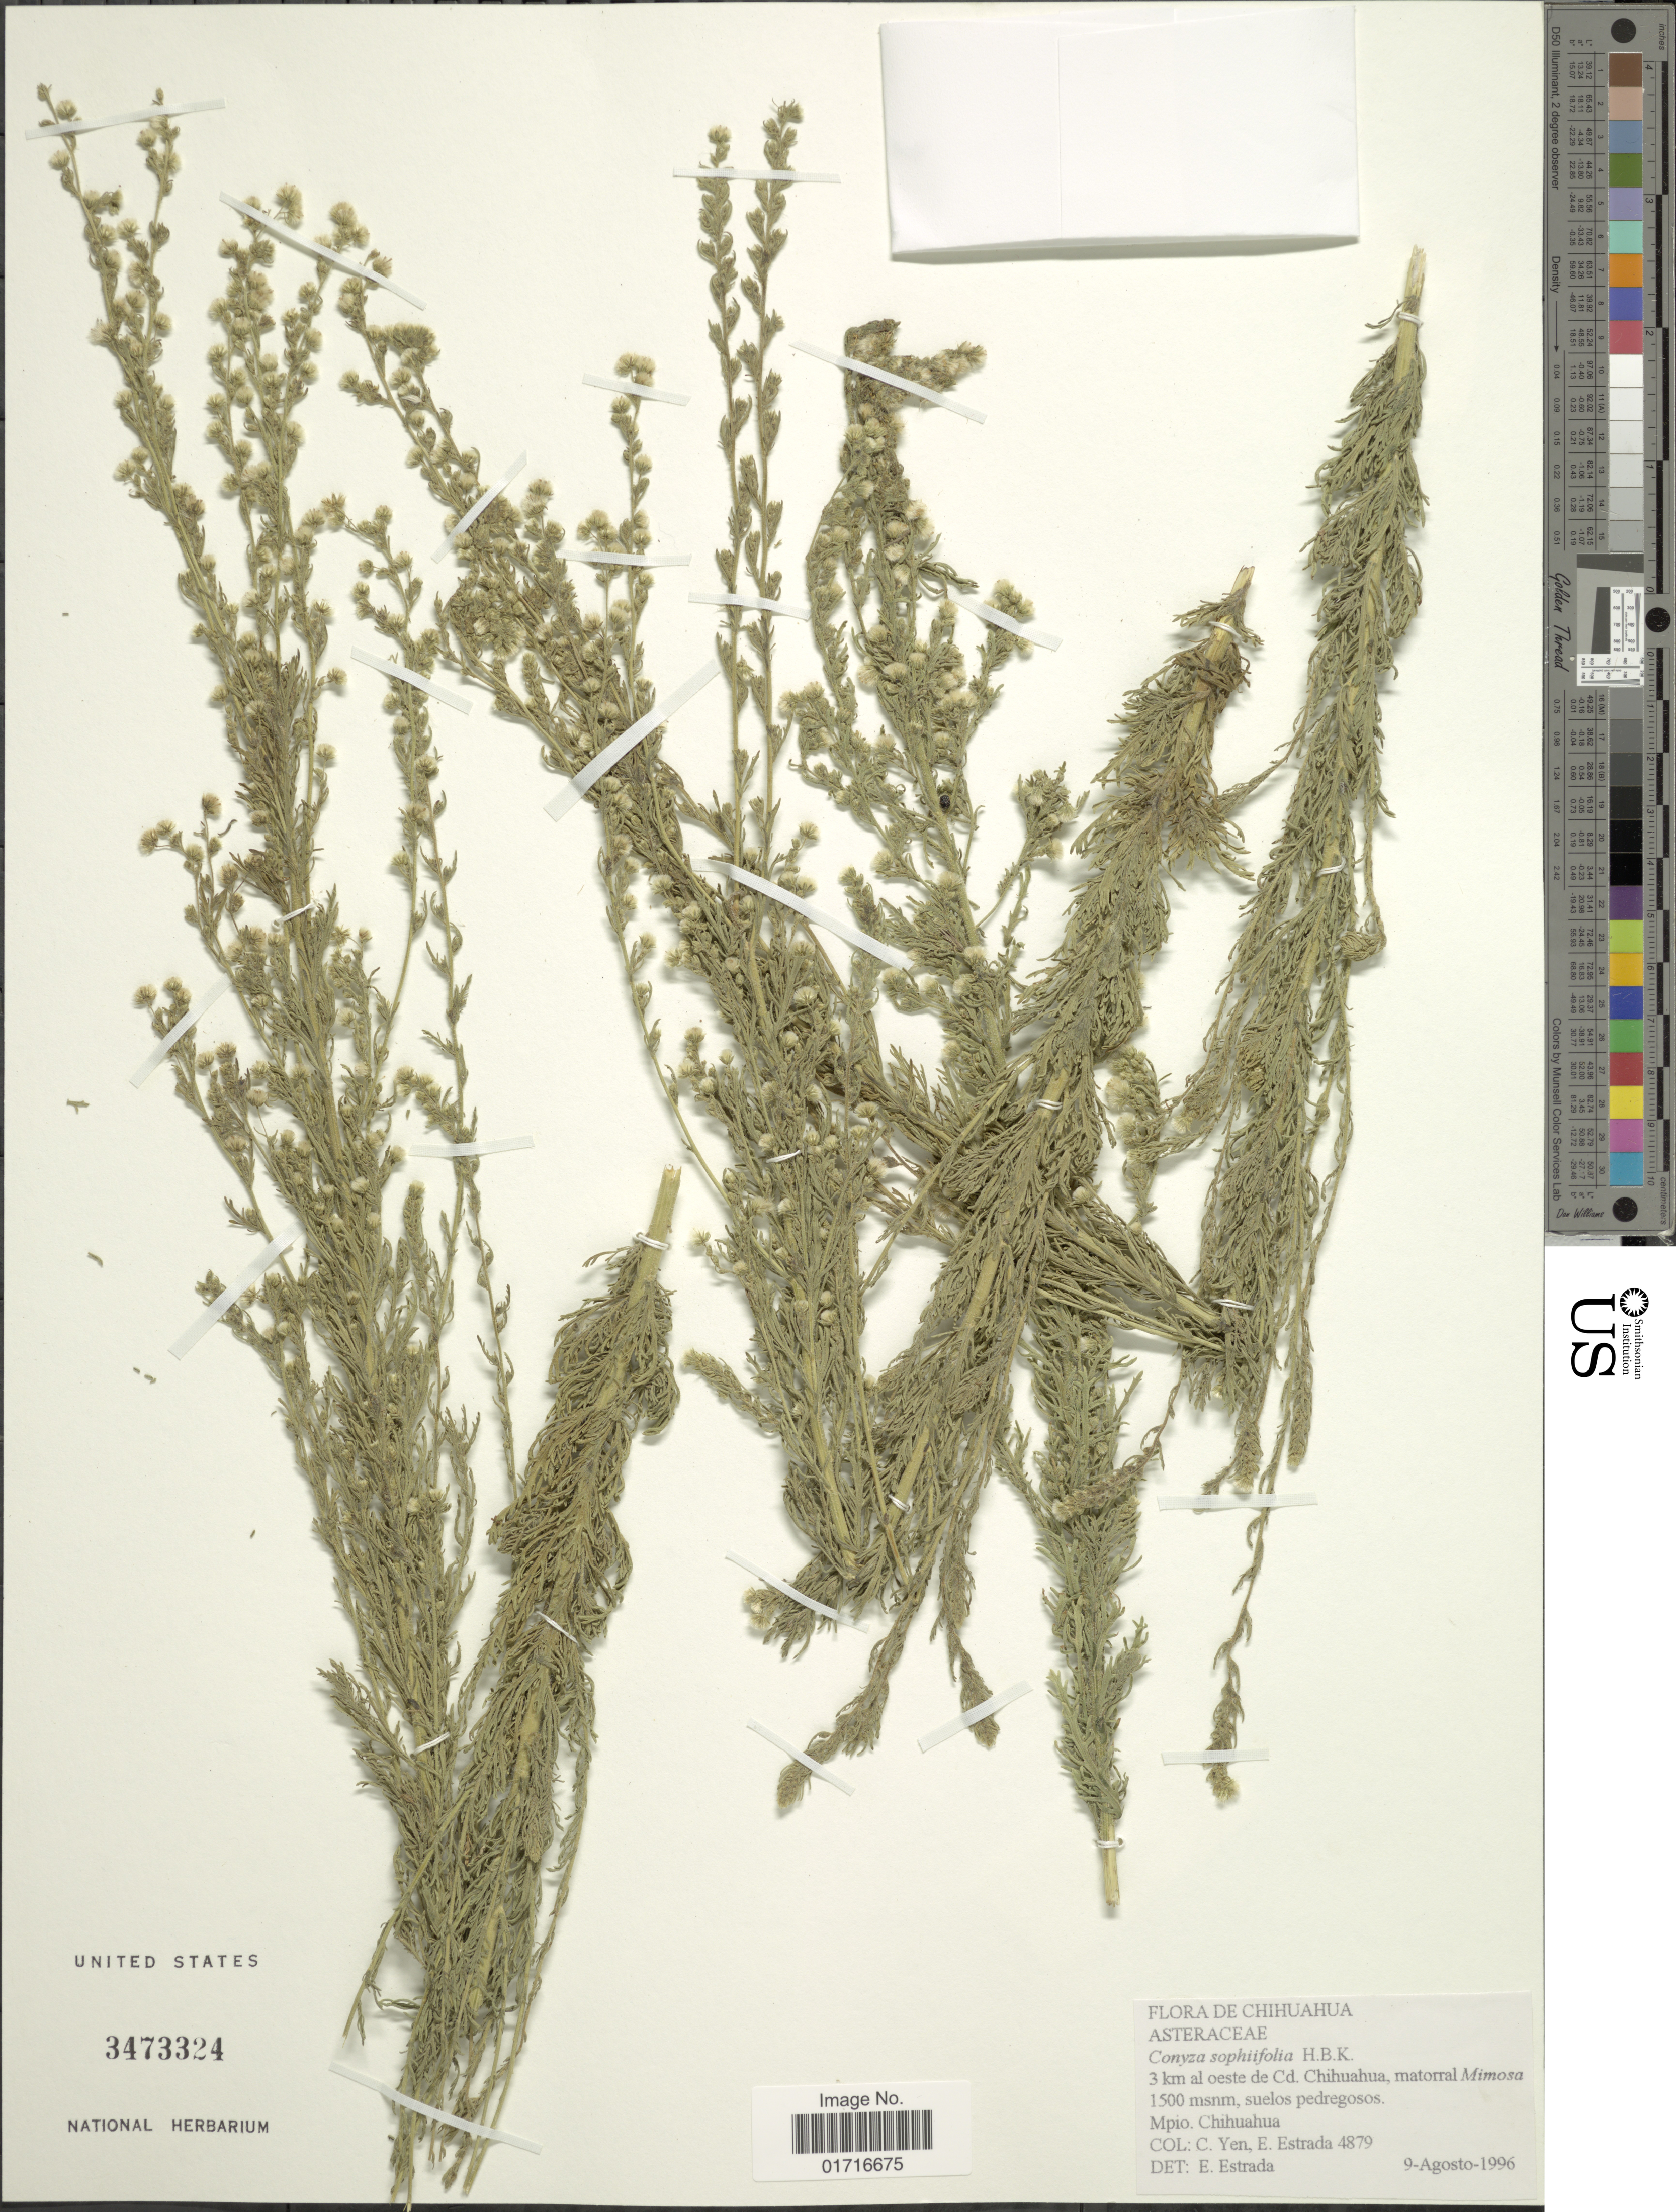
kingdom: Plantae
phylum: Tracheophyta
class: Magnoliopsida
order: Asterales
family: Asteraceae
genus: Conyza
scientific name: Conyza sophiaefolia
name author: Kunth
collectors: C. Yen & E. Estrada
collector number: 4879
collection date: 1996-08-08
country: Mexico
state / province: Chihuahua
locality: Chihuahua, 3 km al oeste de Cd. Chihuahua, matoral Mimosa, Mpio. Chihuahua.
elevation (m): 1500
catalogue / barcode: US 3473324